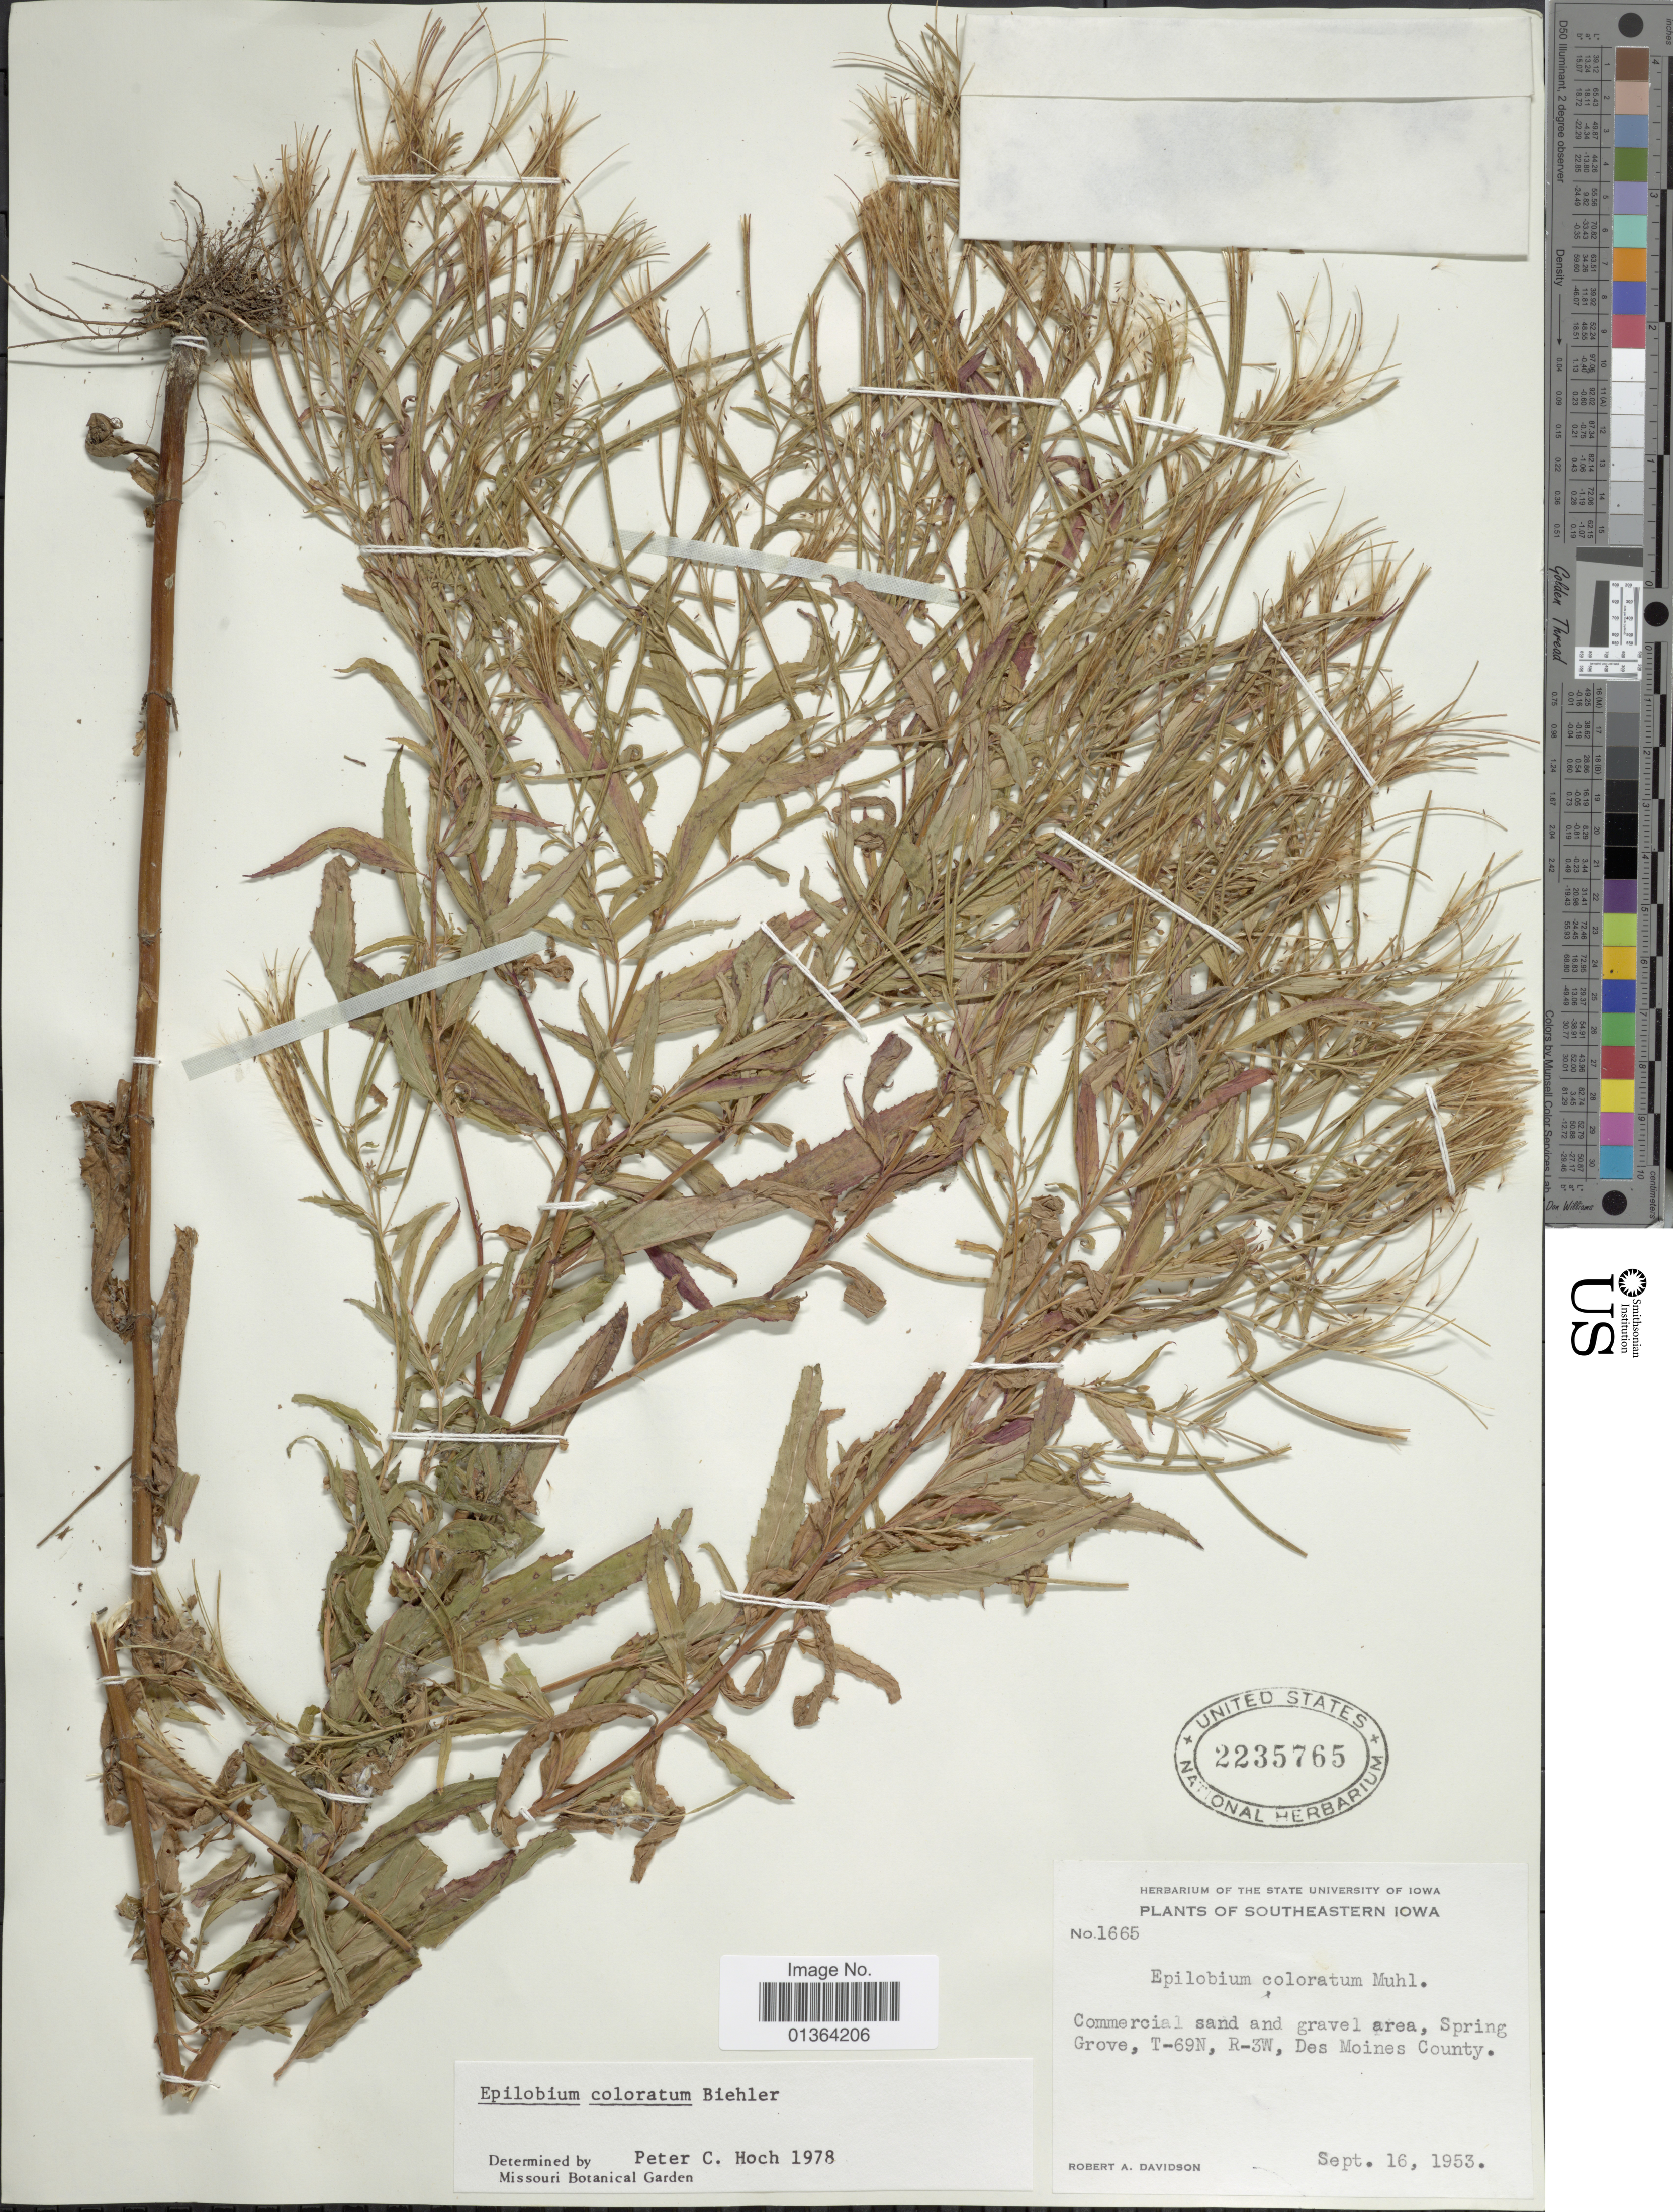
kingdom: Plantae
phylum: Tracheophyta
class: Magnoliopsida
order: Myrtales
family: Onagraceae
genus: Epilobium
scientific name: Epilobium coloratum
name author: Biehler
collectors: R. A. Davidson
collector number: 1665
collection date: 1953-09-16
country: United States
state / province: Iowa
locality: Southeastern Iowa. Commercial sand and gravel area, Spring Grove, T-69N, R-3W, Des Moines County.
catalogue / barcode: US 2235765